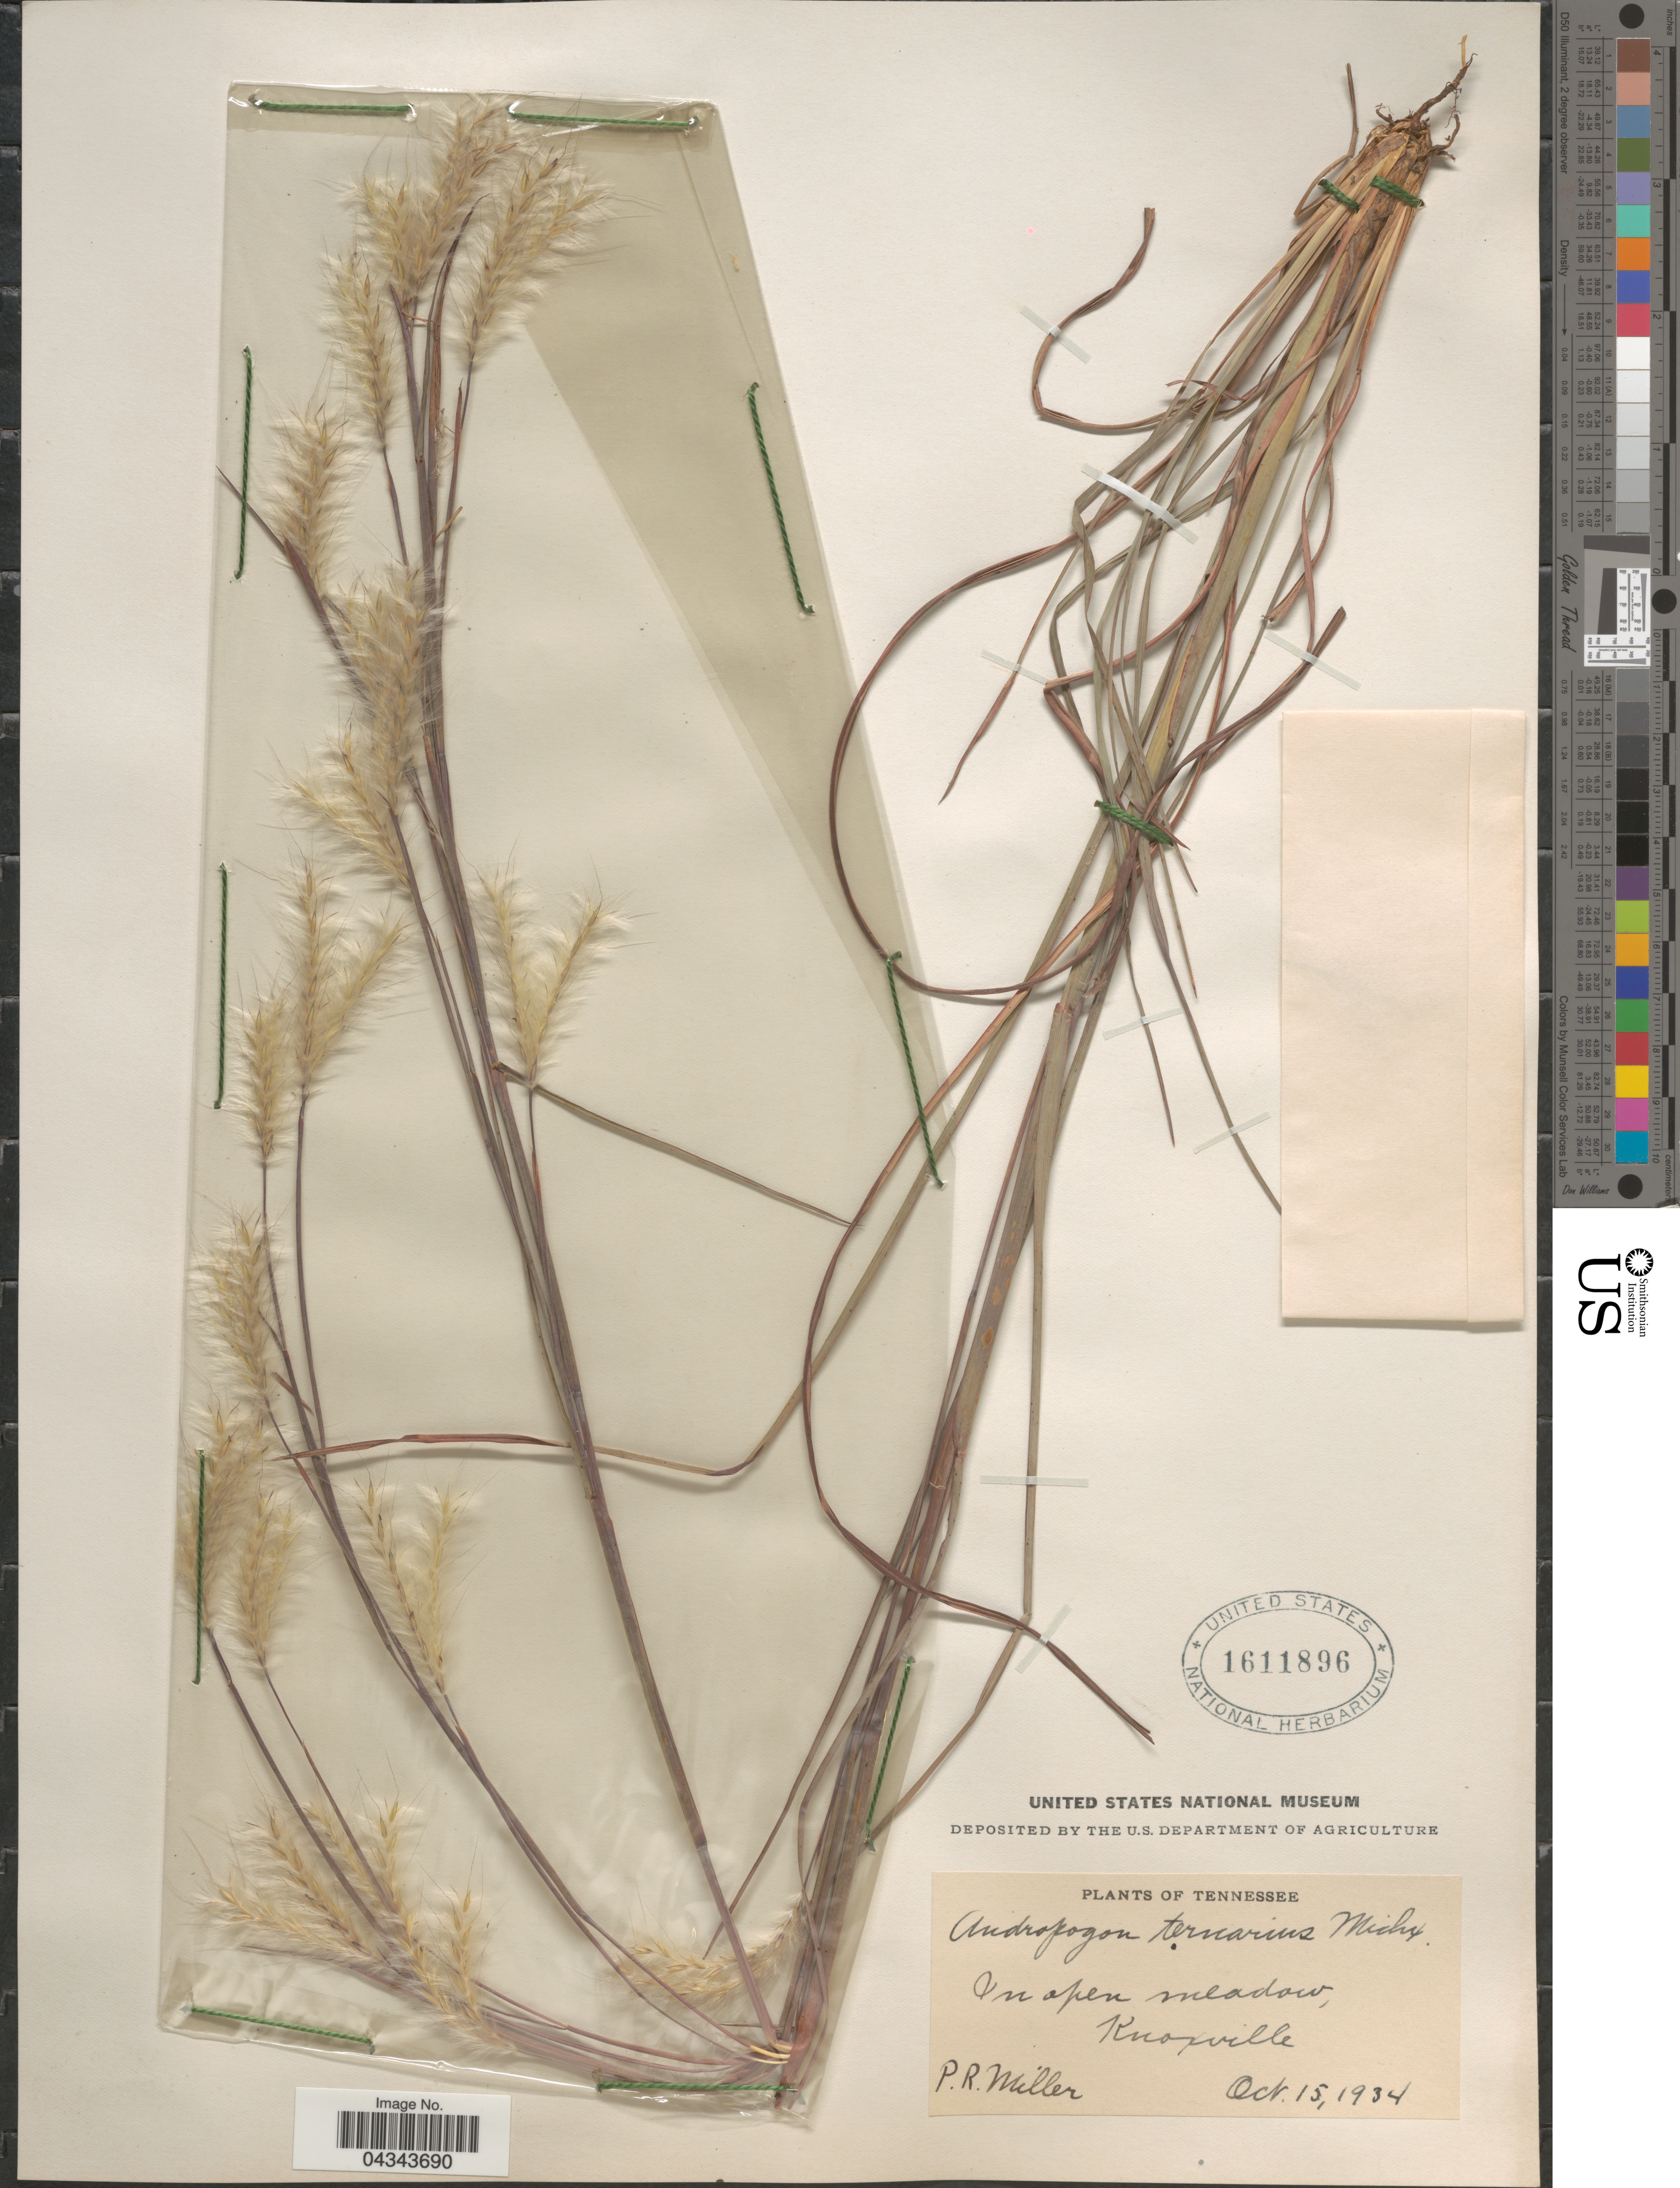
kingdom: Plantae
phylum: Tracheophyta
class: Liliopsida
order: Poales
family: Poaceae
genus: Andropogon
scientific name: Andropogon ternarius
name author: Michx.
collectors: P. Miller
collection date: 1934-10-15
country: United States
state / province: Tennessee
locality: Knoxville.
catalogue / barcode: US 1611896